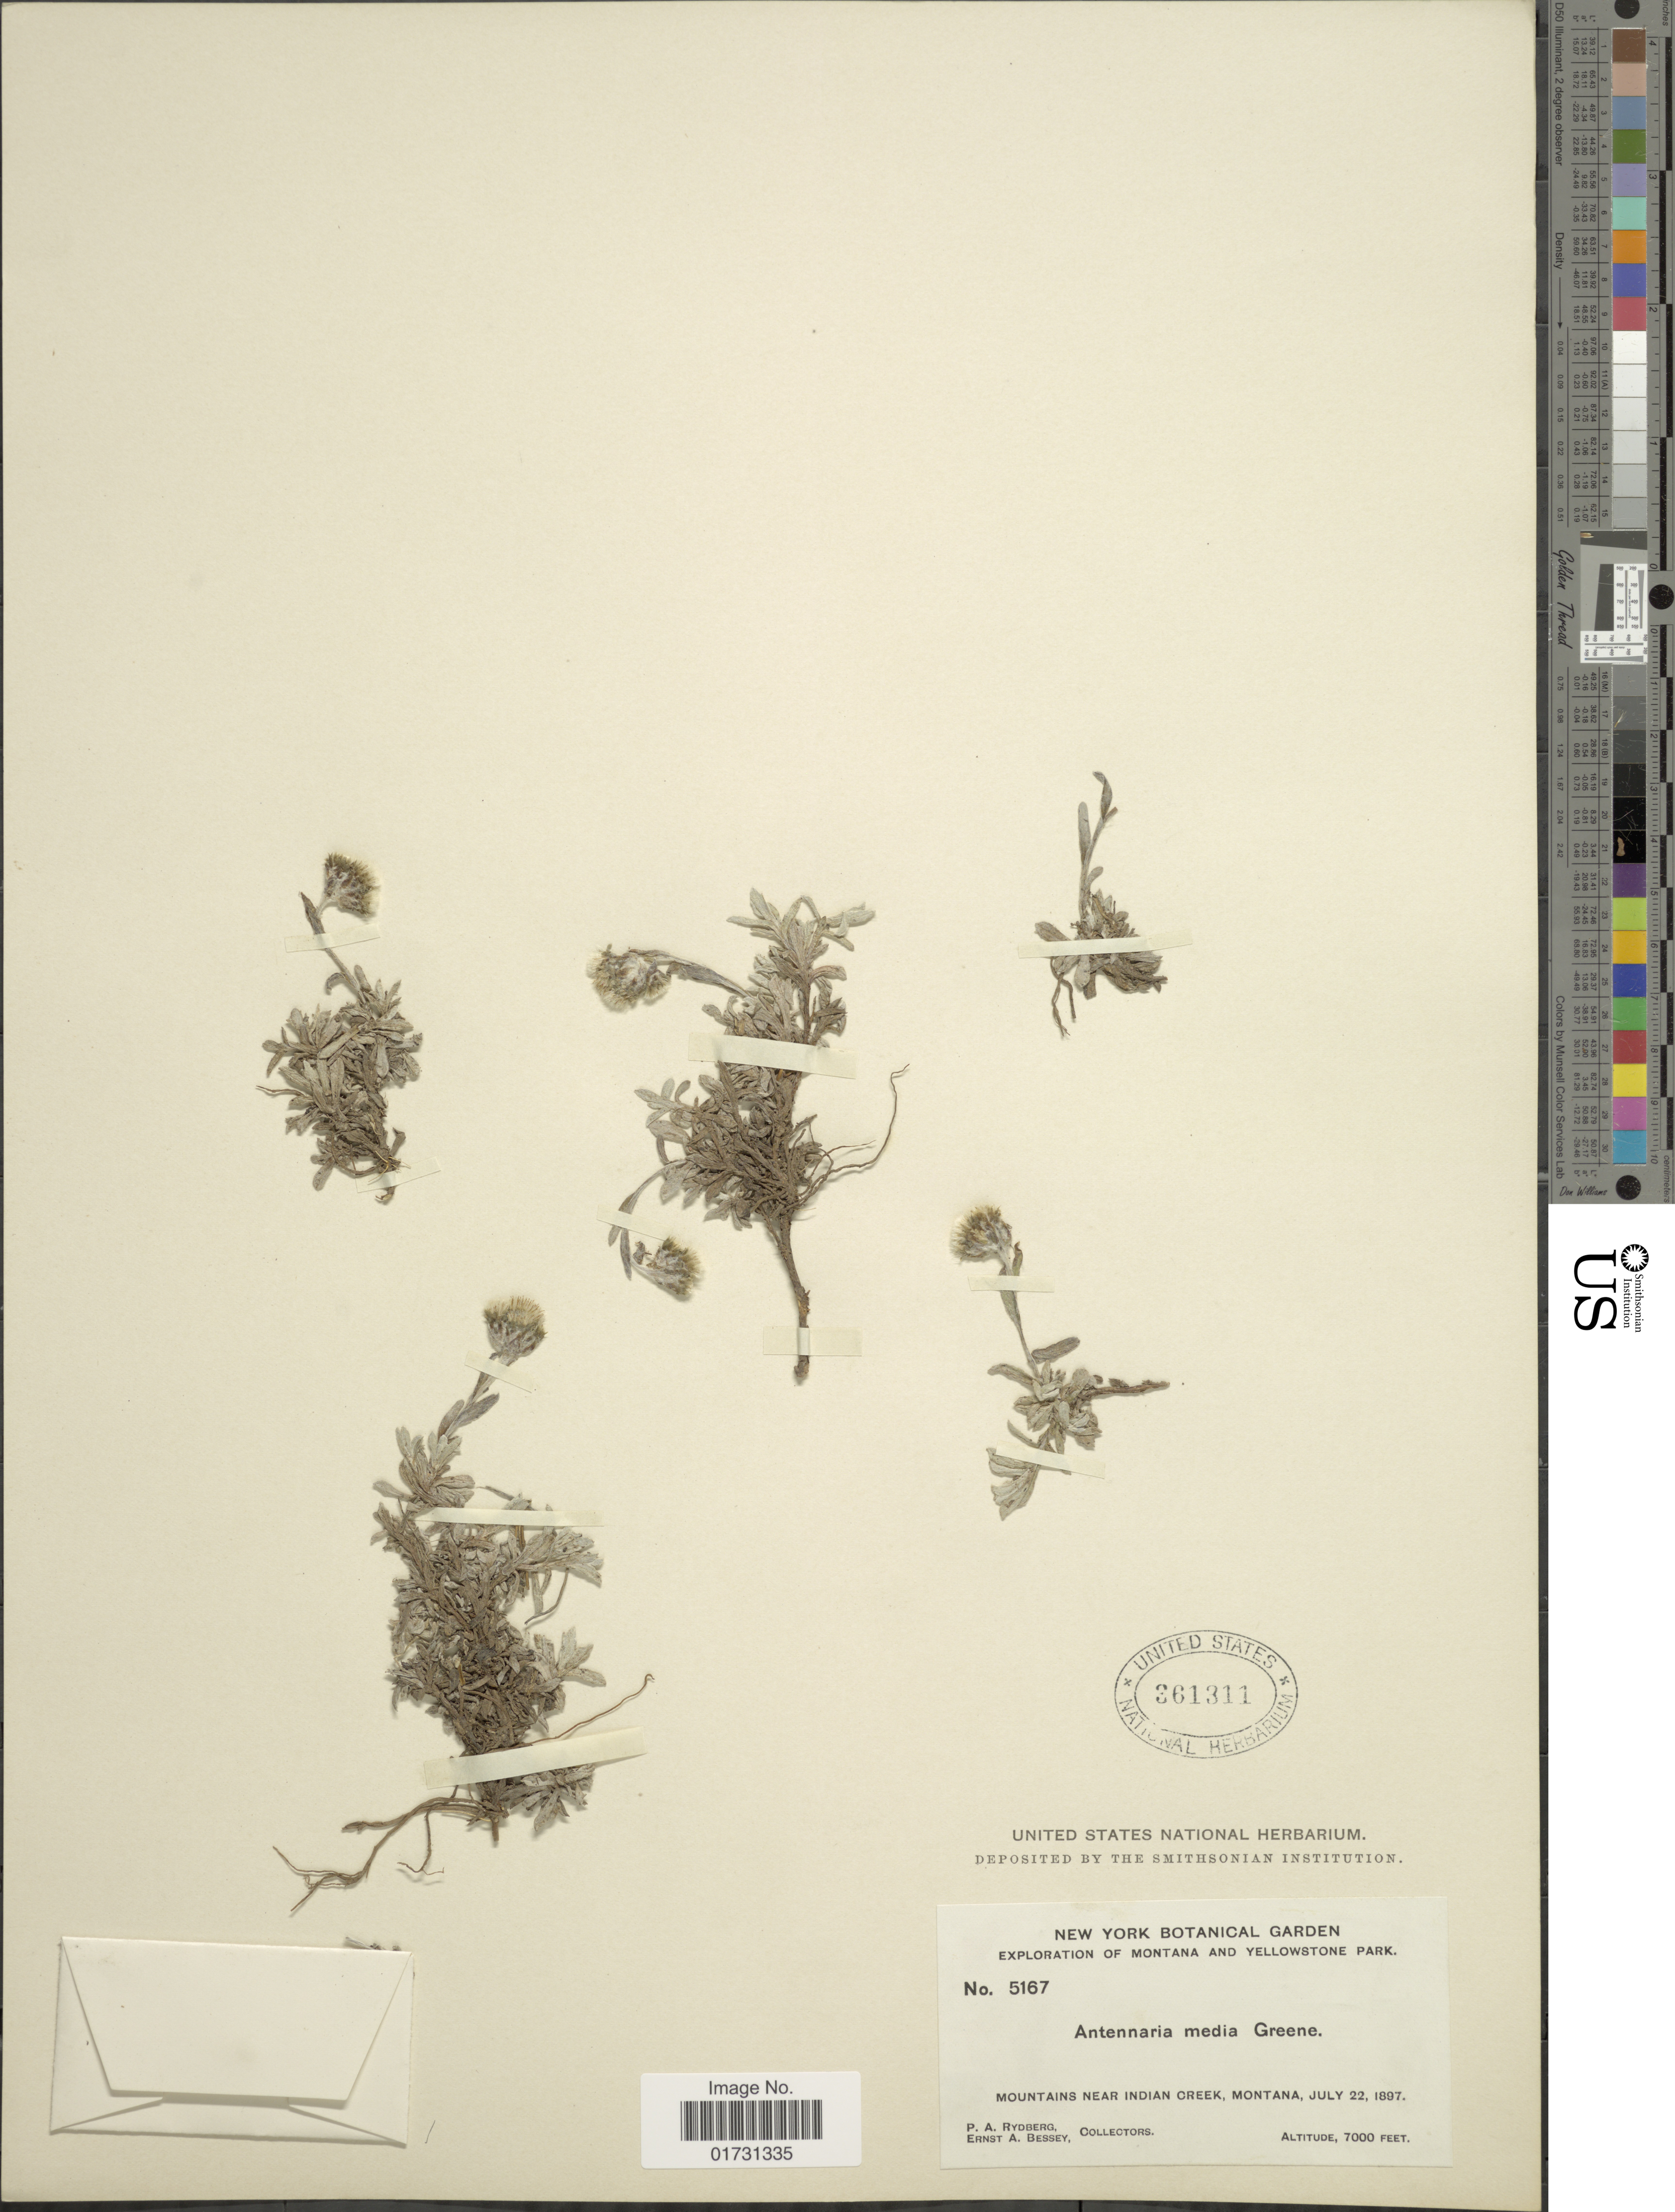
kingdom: Plantae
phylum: Tracheophyta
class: Magnoliopsida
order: Asterales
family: Asteraceae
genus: Antennaria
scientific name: Antennaria media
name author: Greene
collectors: P. A. Rydberg & E. A. Bessey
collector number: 5167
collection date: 1897-07-22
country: United States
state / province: Montana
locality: Montana and Yellowstone Park, Mountains near Indian Creek, Montana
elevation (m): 2134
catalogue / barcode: US 361311